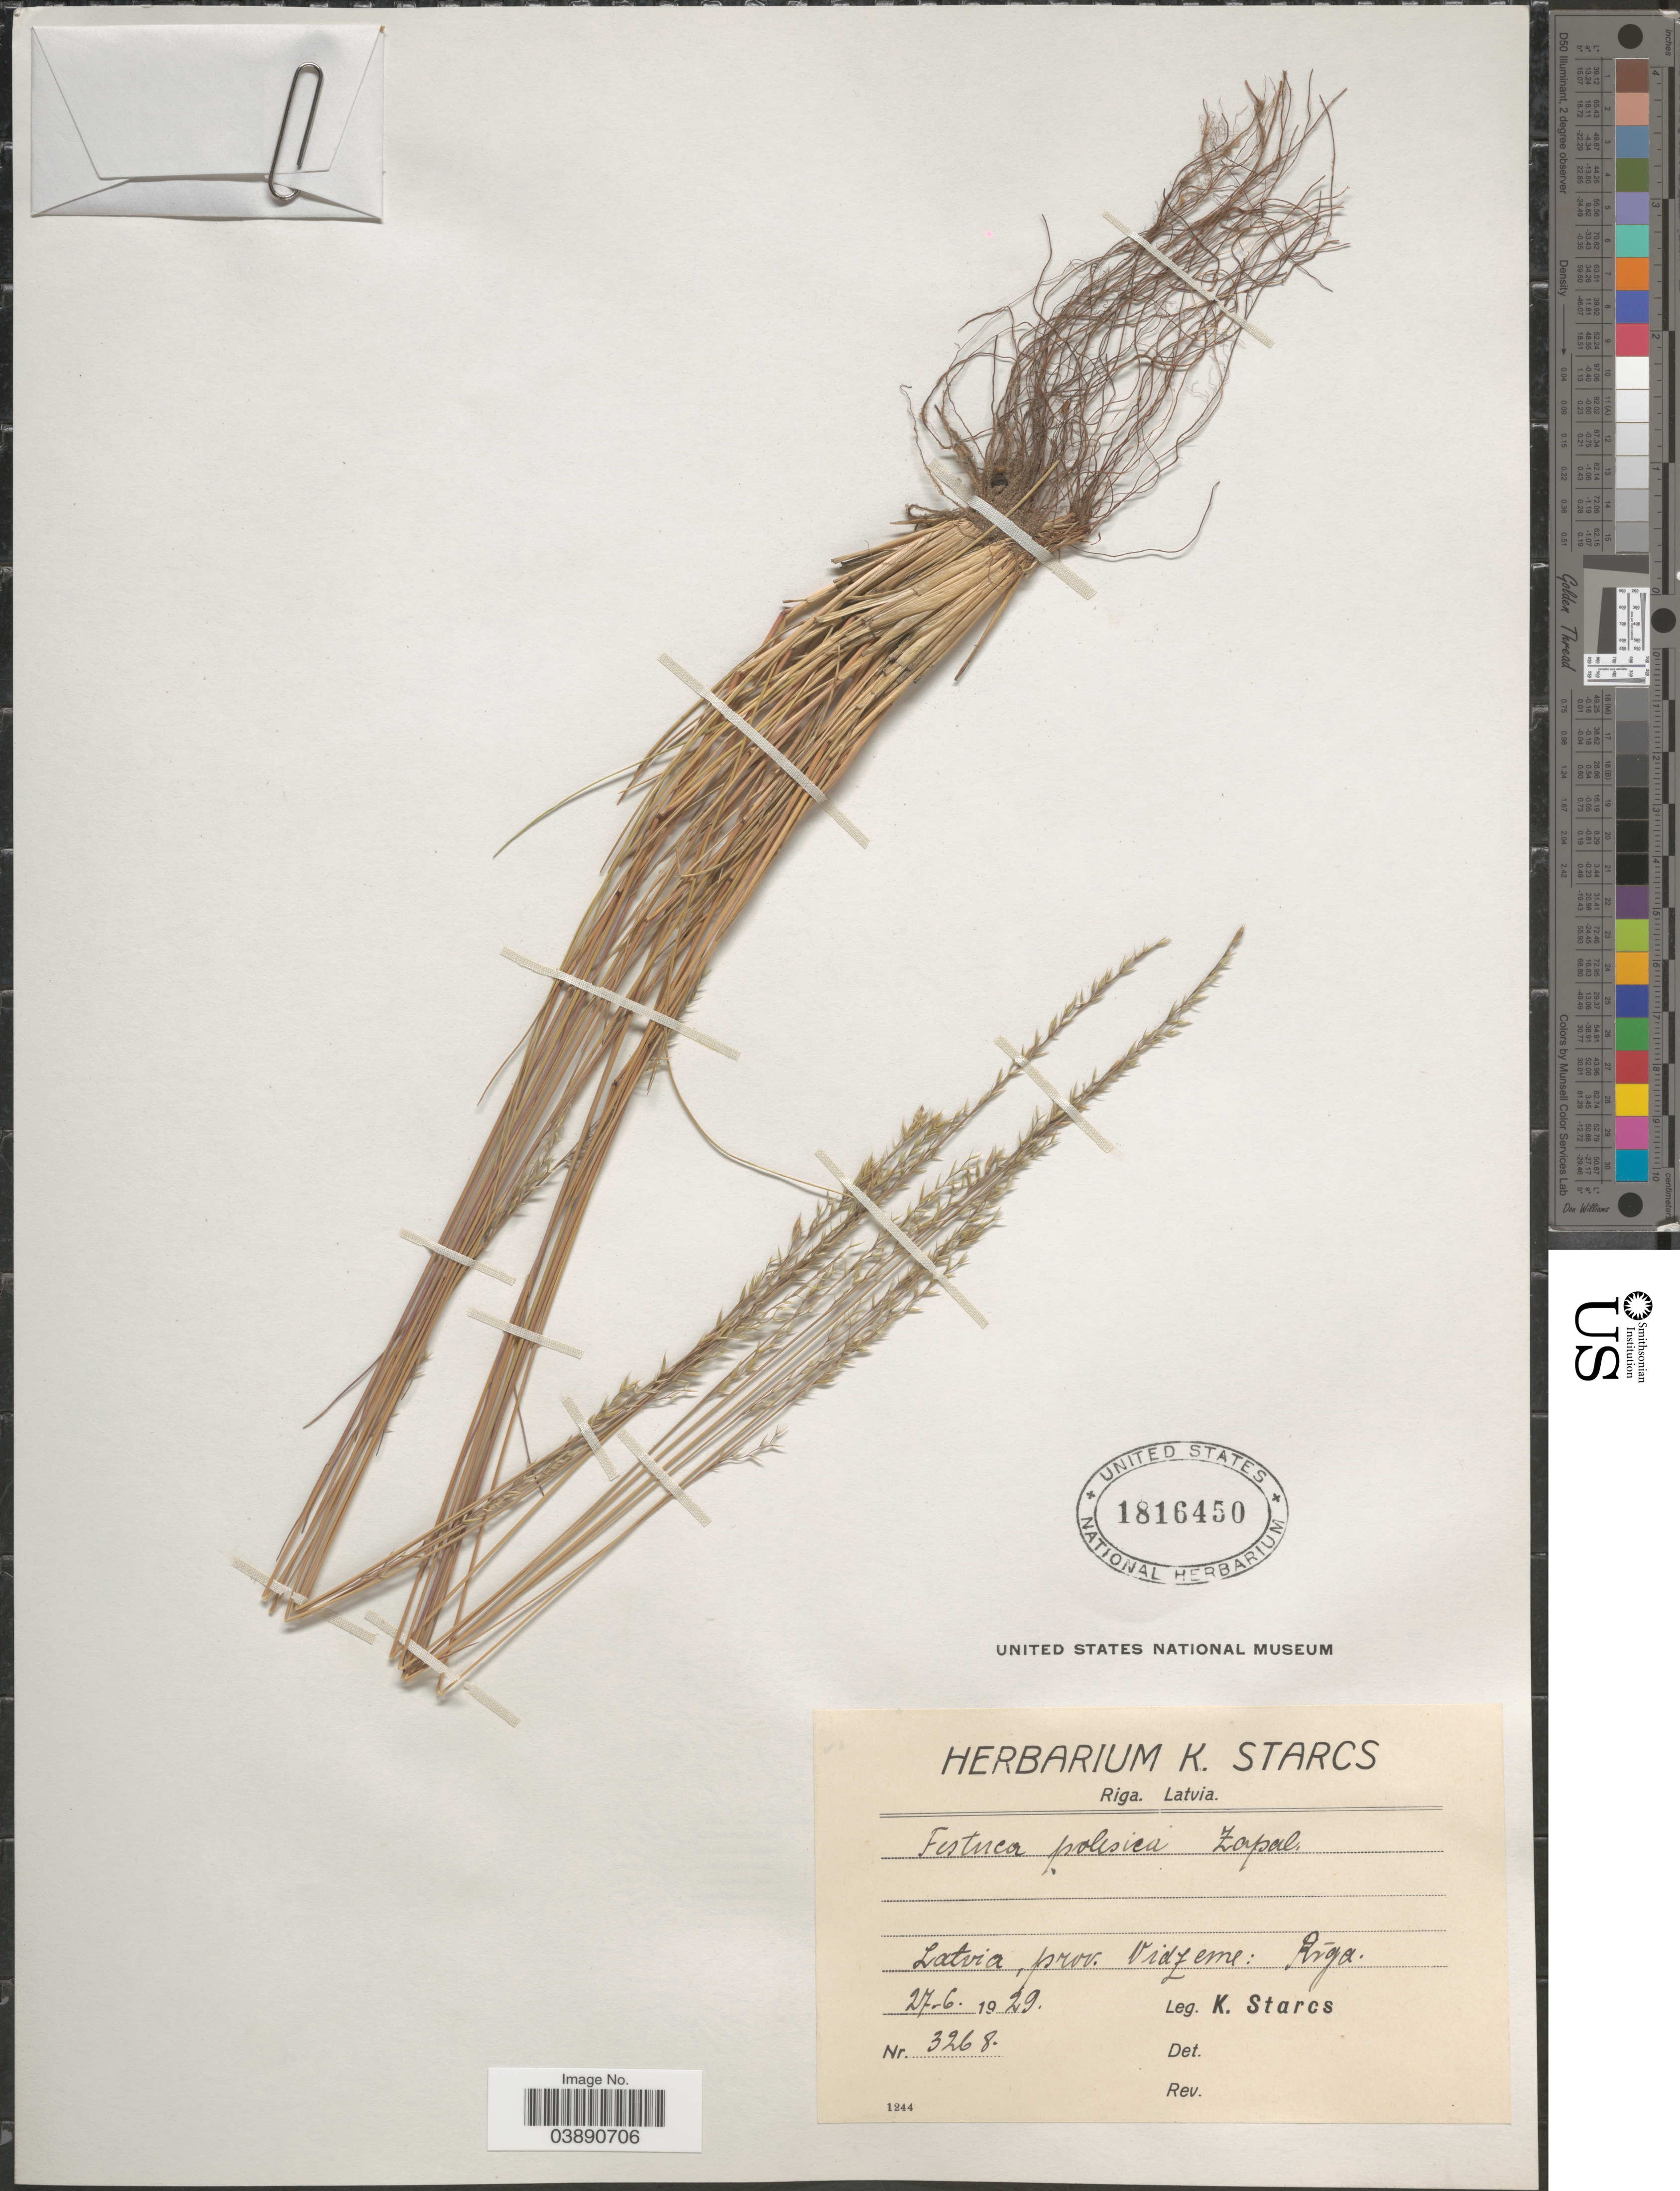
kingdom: Plantae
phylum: Tracheophyta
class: Liliopsida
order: Poales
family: Poaceae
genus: Festuca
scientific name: Festuca sp.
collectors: K. Starcs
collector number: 3268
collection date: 1929-06-27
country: Latvia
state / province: Riga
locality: Prov. Vidzeme.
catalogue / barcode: US 1816450